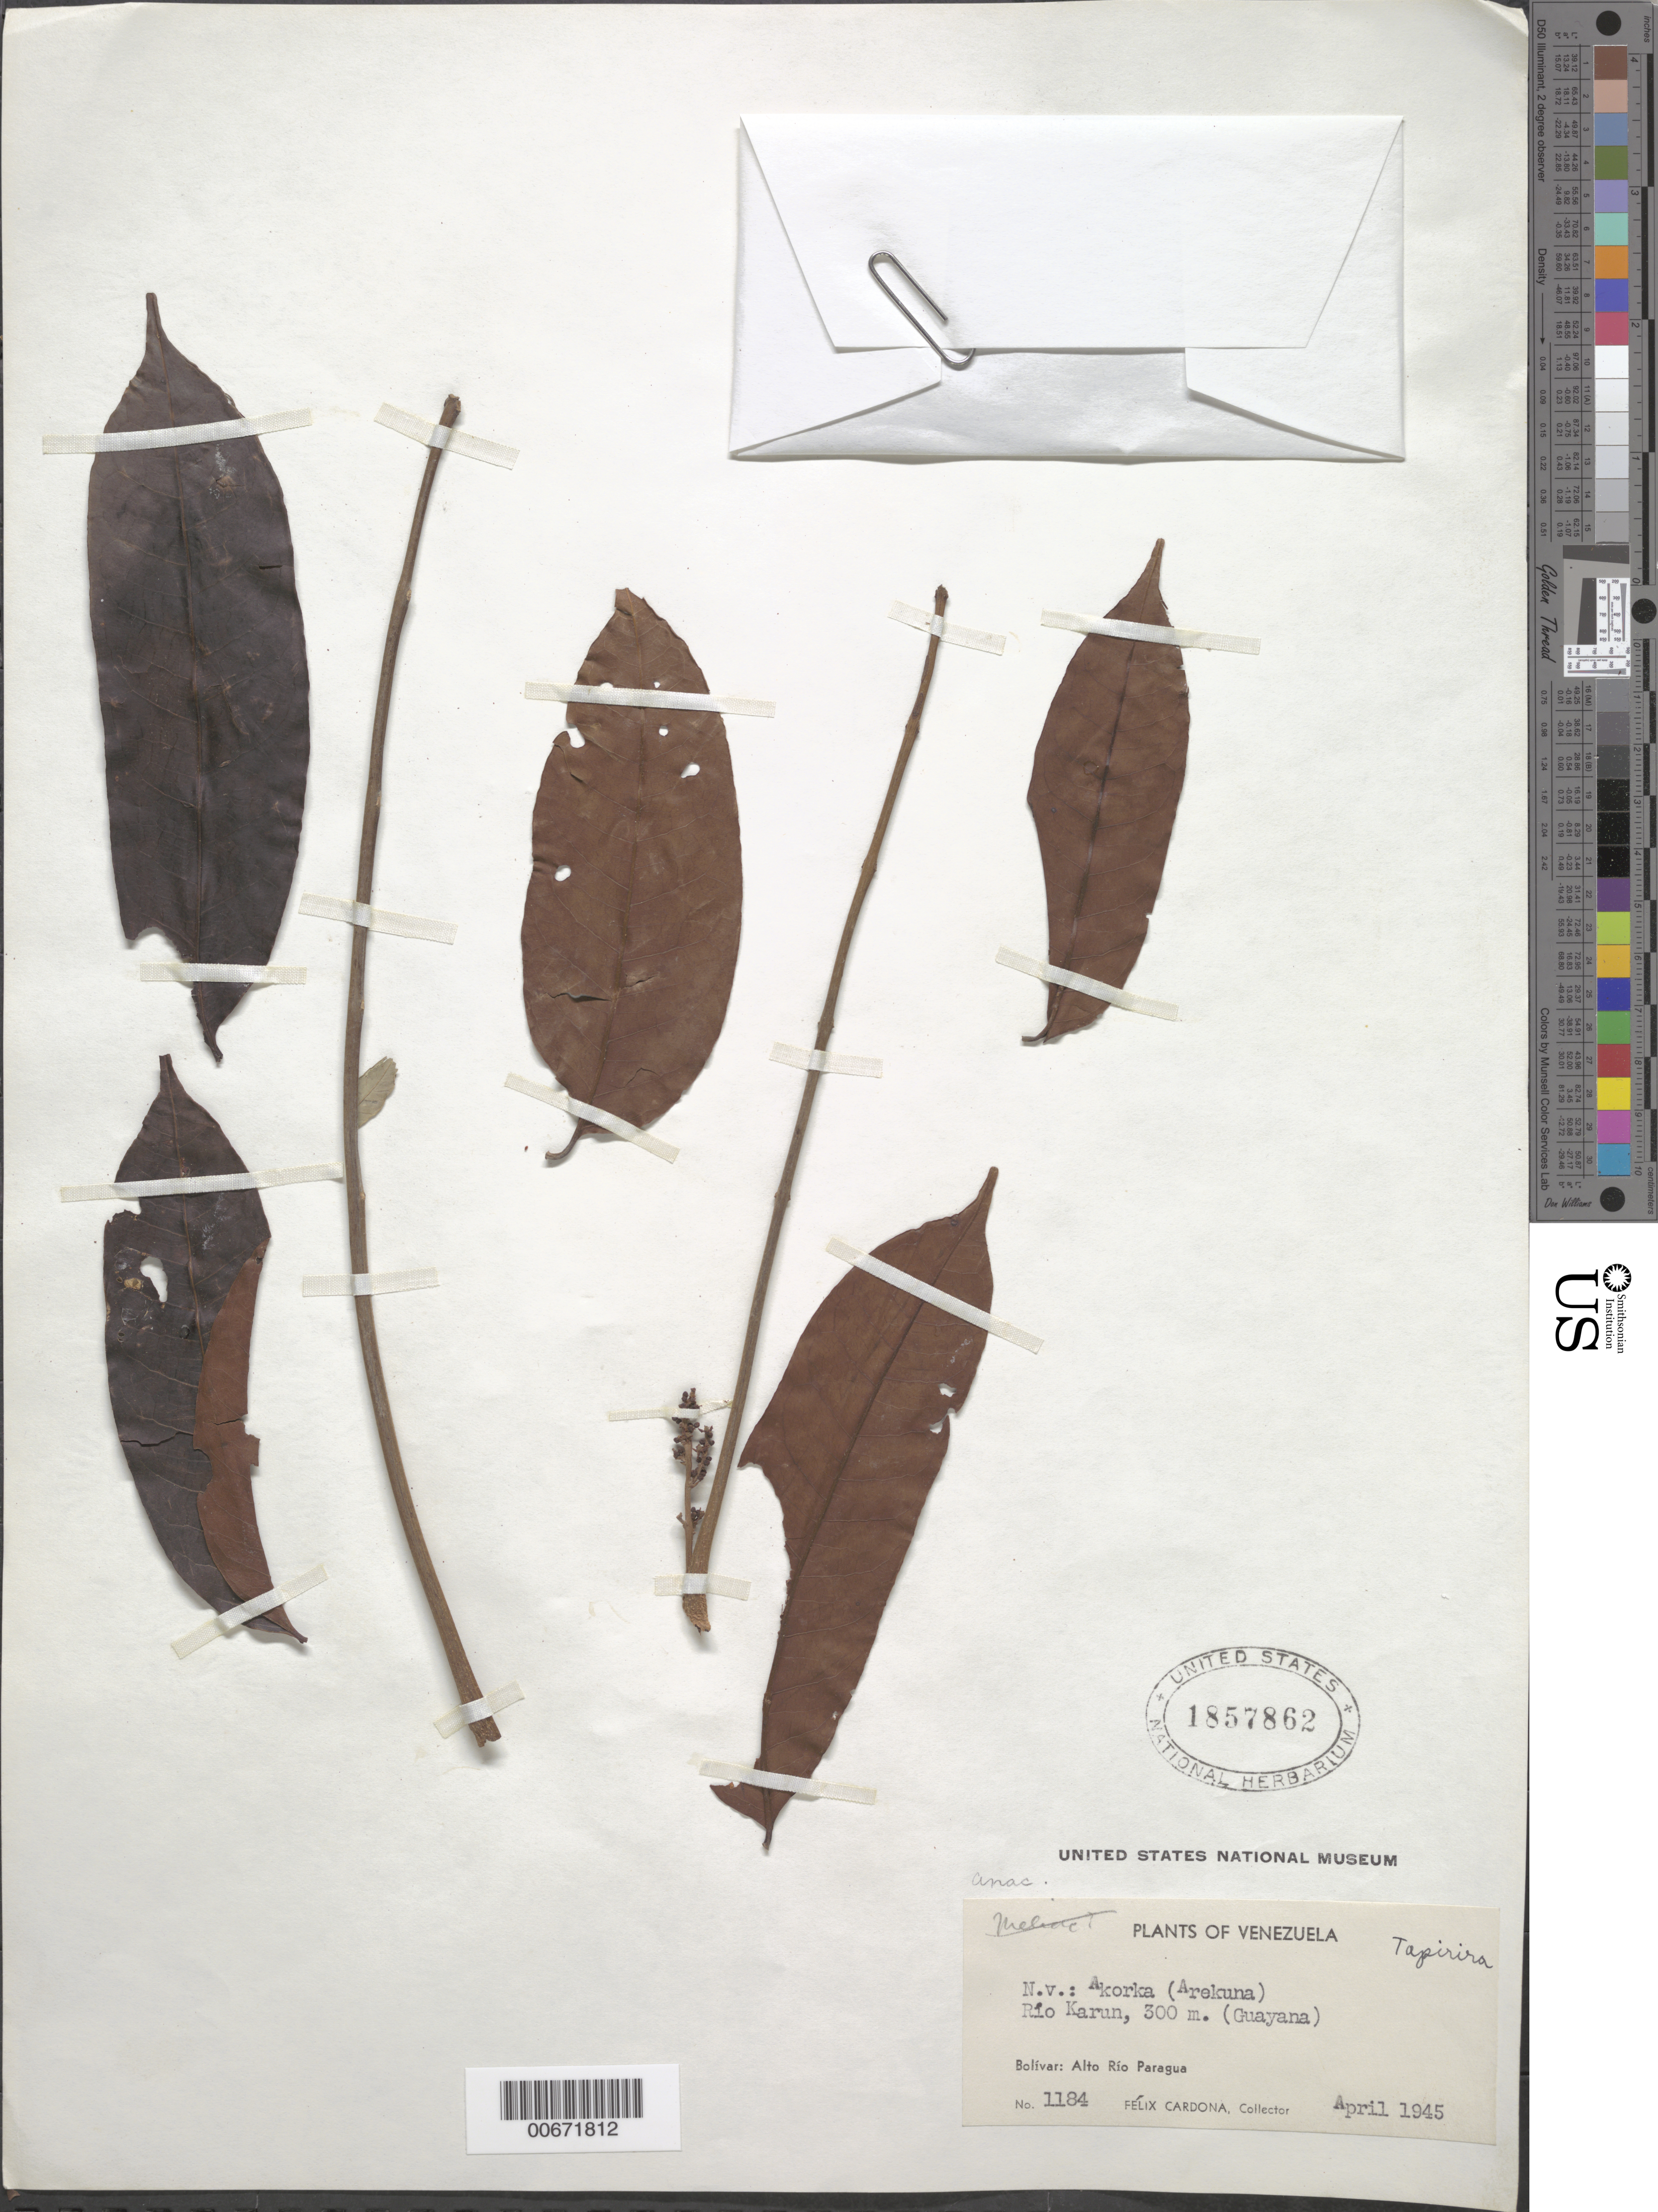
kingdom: Plantae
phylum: Tracheophyta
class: Magnoliopsida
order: Sapindales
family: Anacardiaceae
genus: Tapirira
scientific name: Tapirira sp.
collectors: F. Cardona Puig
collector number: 1184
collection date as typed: Apr-45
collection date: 1945-04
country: Venezuela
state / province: Bolívar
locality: Alto Río Paragua, Río Karún (Guayana)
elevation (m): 300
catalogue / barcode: US 1857862